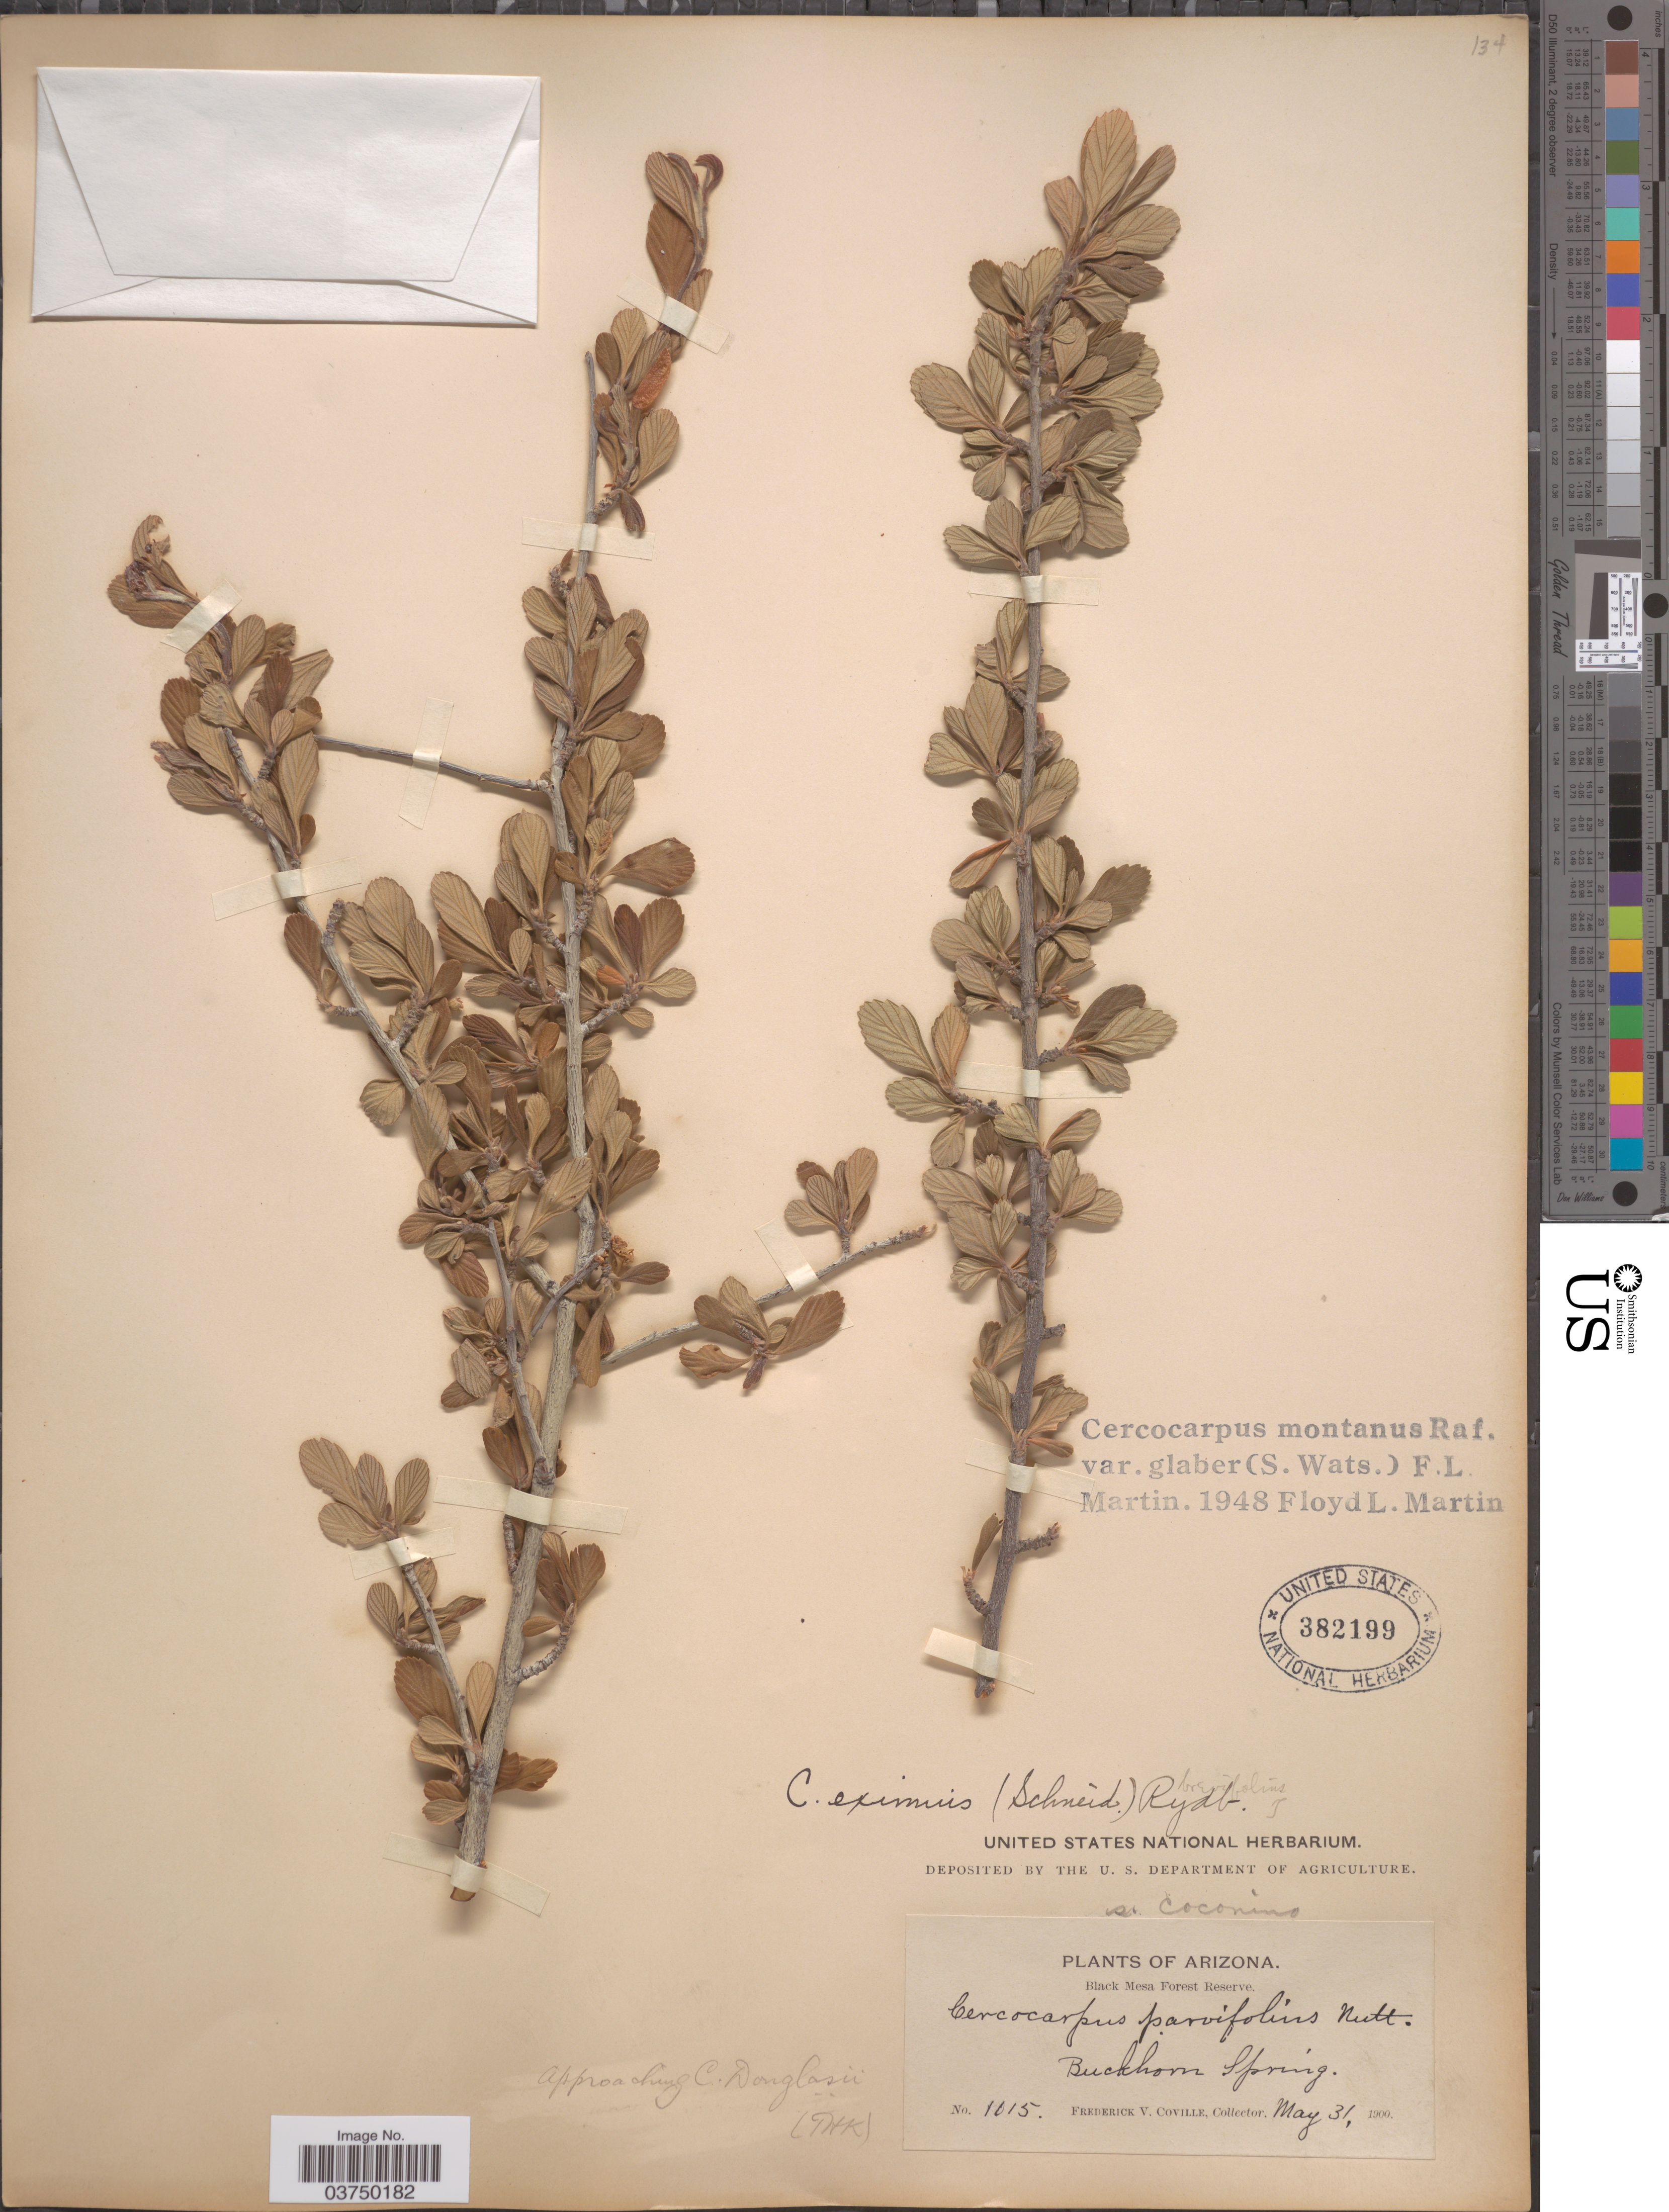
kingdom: Plantae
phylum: Tracheophyta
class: Magnoliopsida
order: Rosales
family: Rosaceae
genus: Cercocarpus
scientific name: Cercocarpus montanus var. glaber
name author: (S. Watson) F.L. Martin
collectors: F. V. Coville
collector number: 1015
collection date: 1900-05-31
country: United States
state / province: Arizona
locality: Black Mesa Forest Reserve. Buckhorn Spring. Coconino.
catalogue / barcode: US 382199